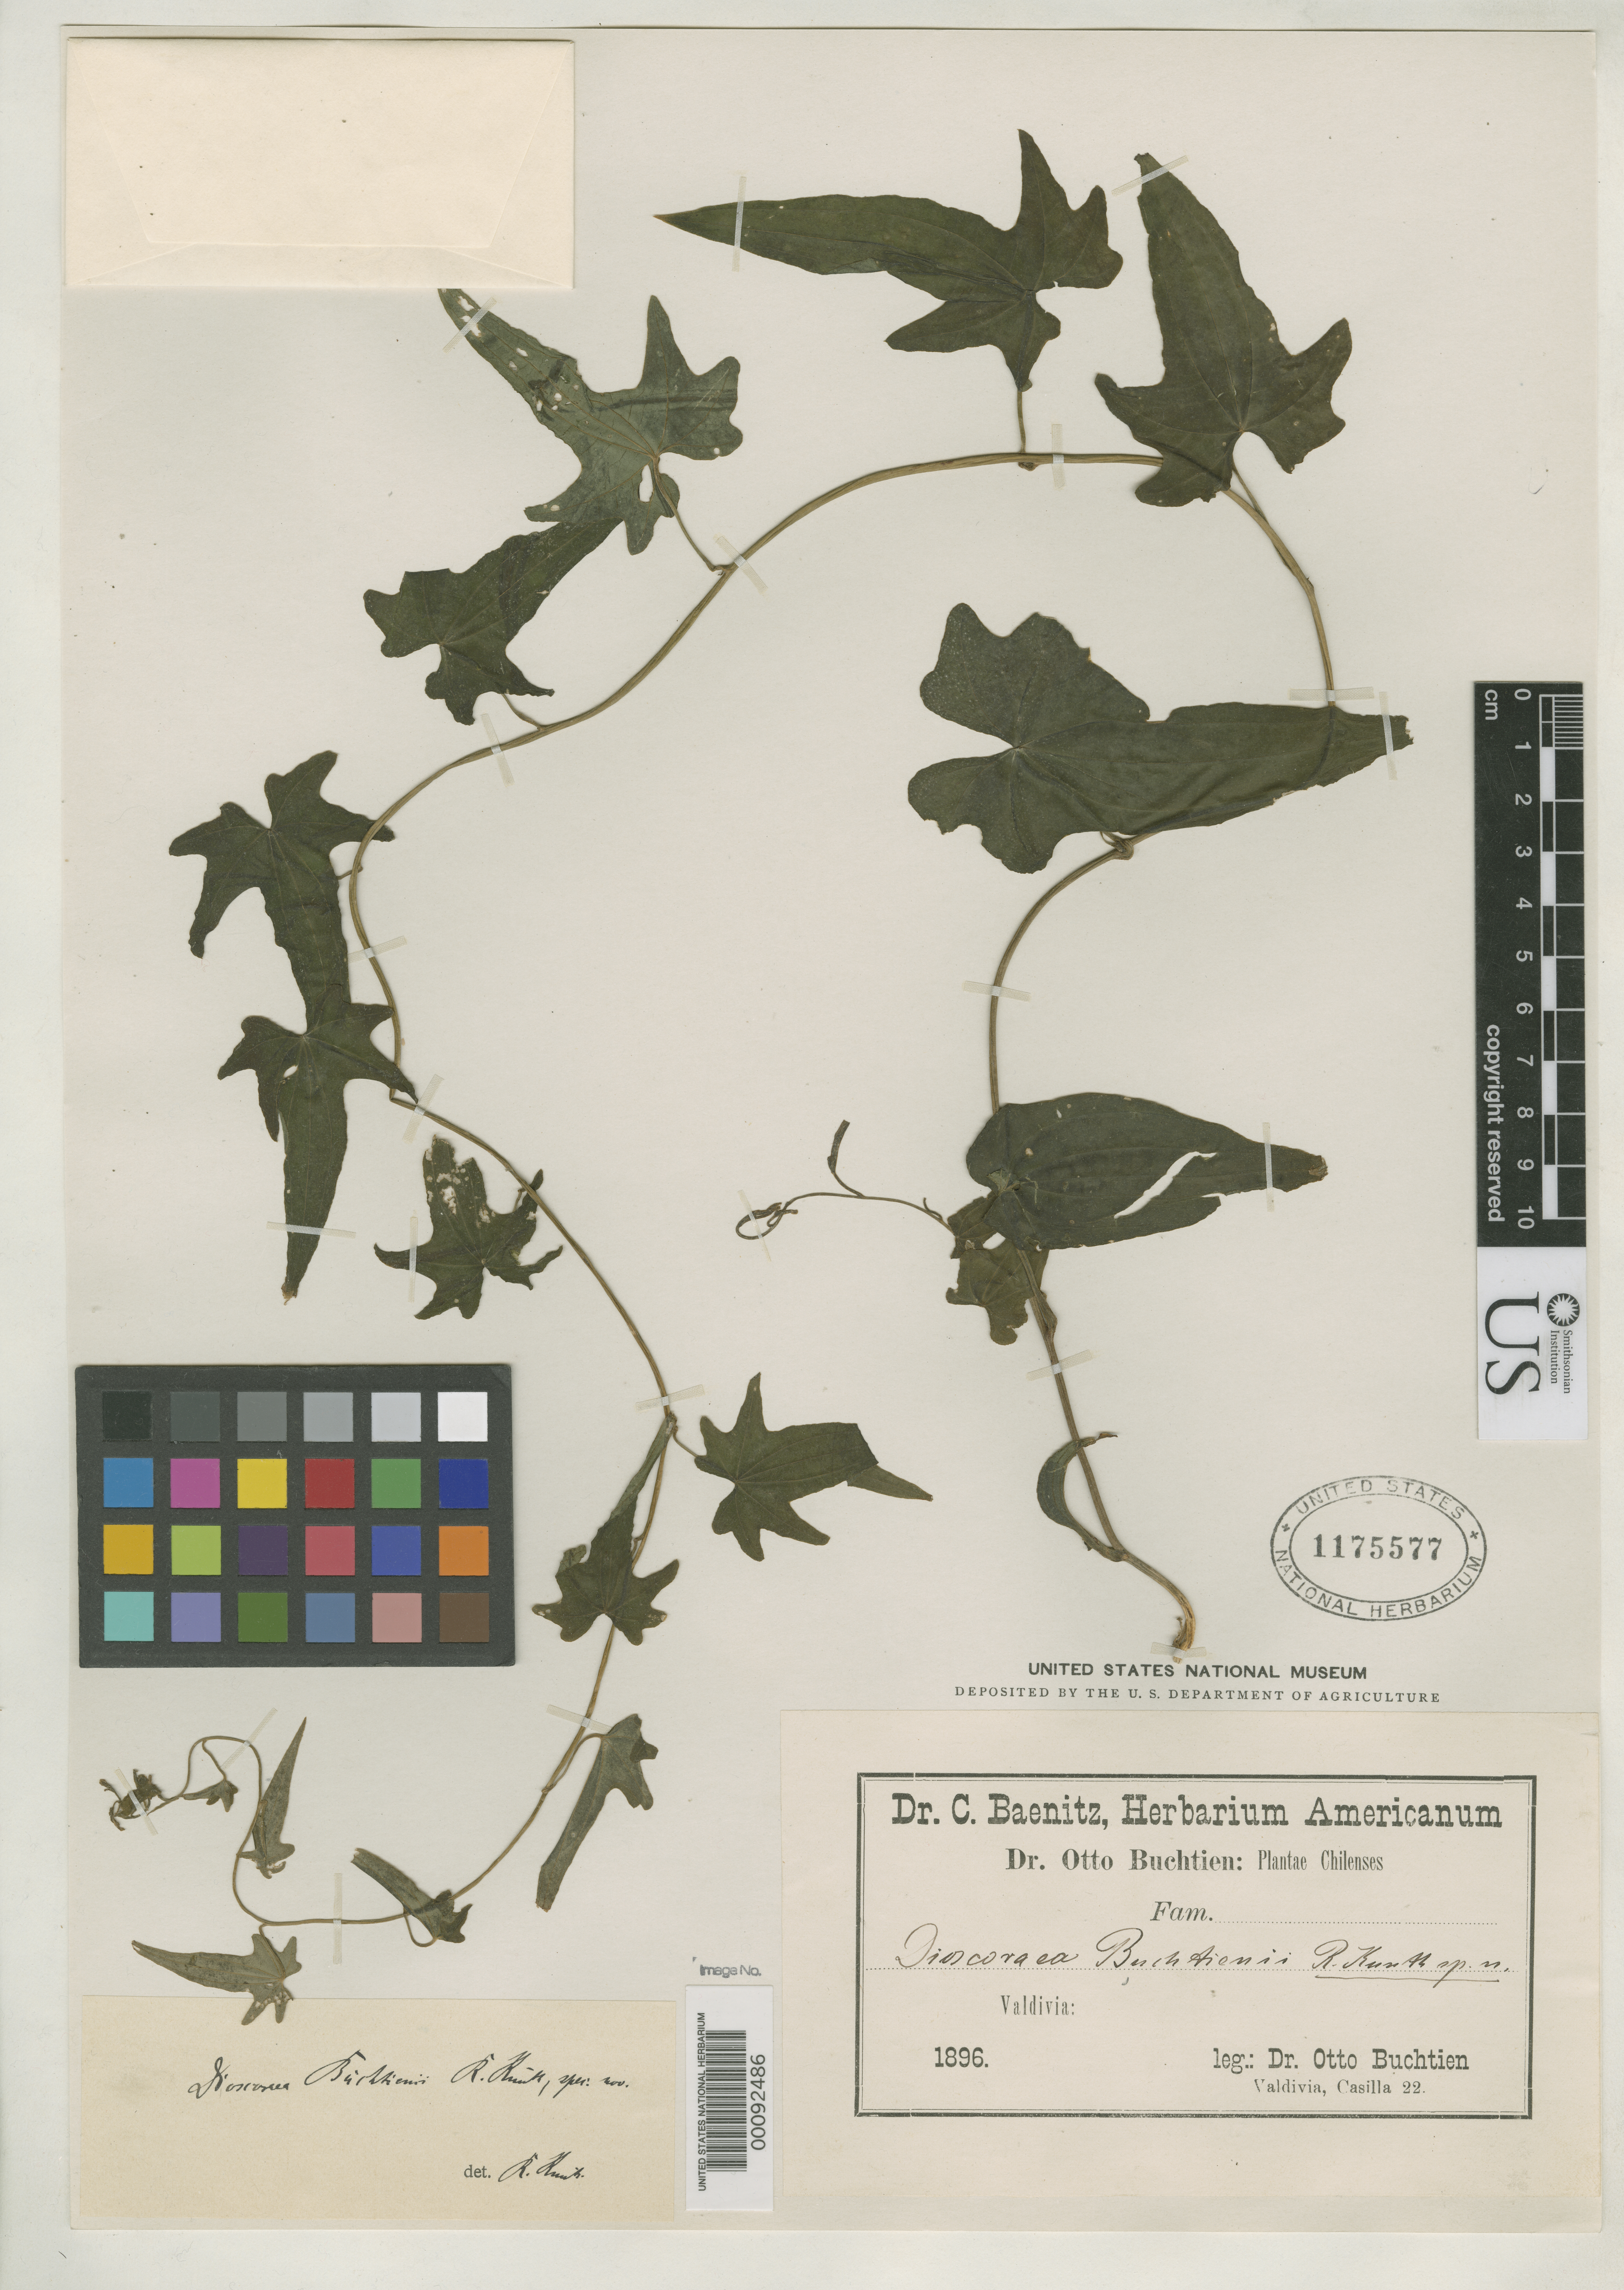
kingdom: Plantae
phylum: Tracheophyta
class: Liliopsida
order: Dioscoreales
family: Dioscoreaceae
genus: Dioscorea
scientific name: Dioscorea buchtienii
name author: R. Knuth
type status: Isotype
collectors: O. Buchtien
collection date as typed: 1896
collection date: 1896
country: Chile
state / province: Los Ríos (XIV)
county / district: Valdivia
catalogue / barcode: US 1175577